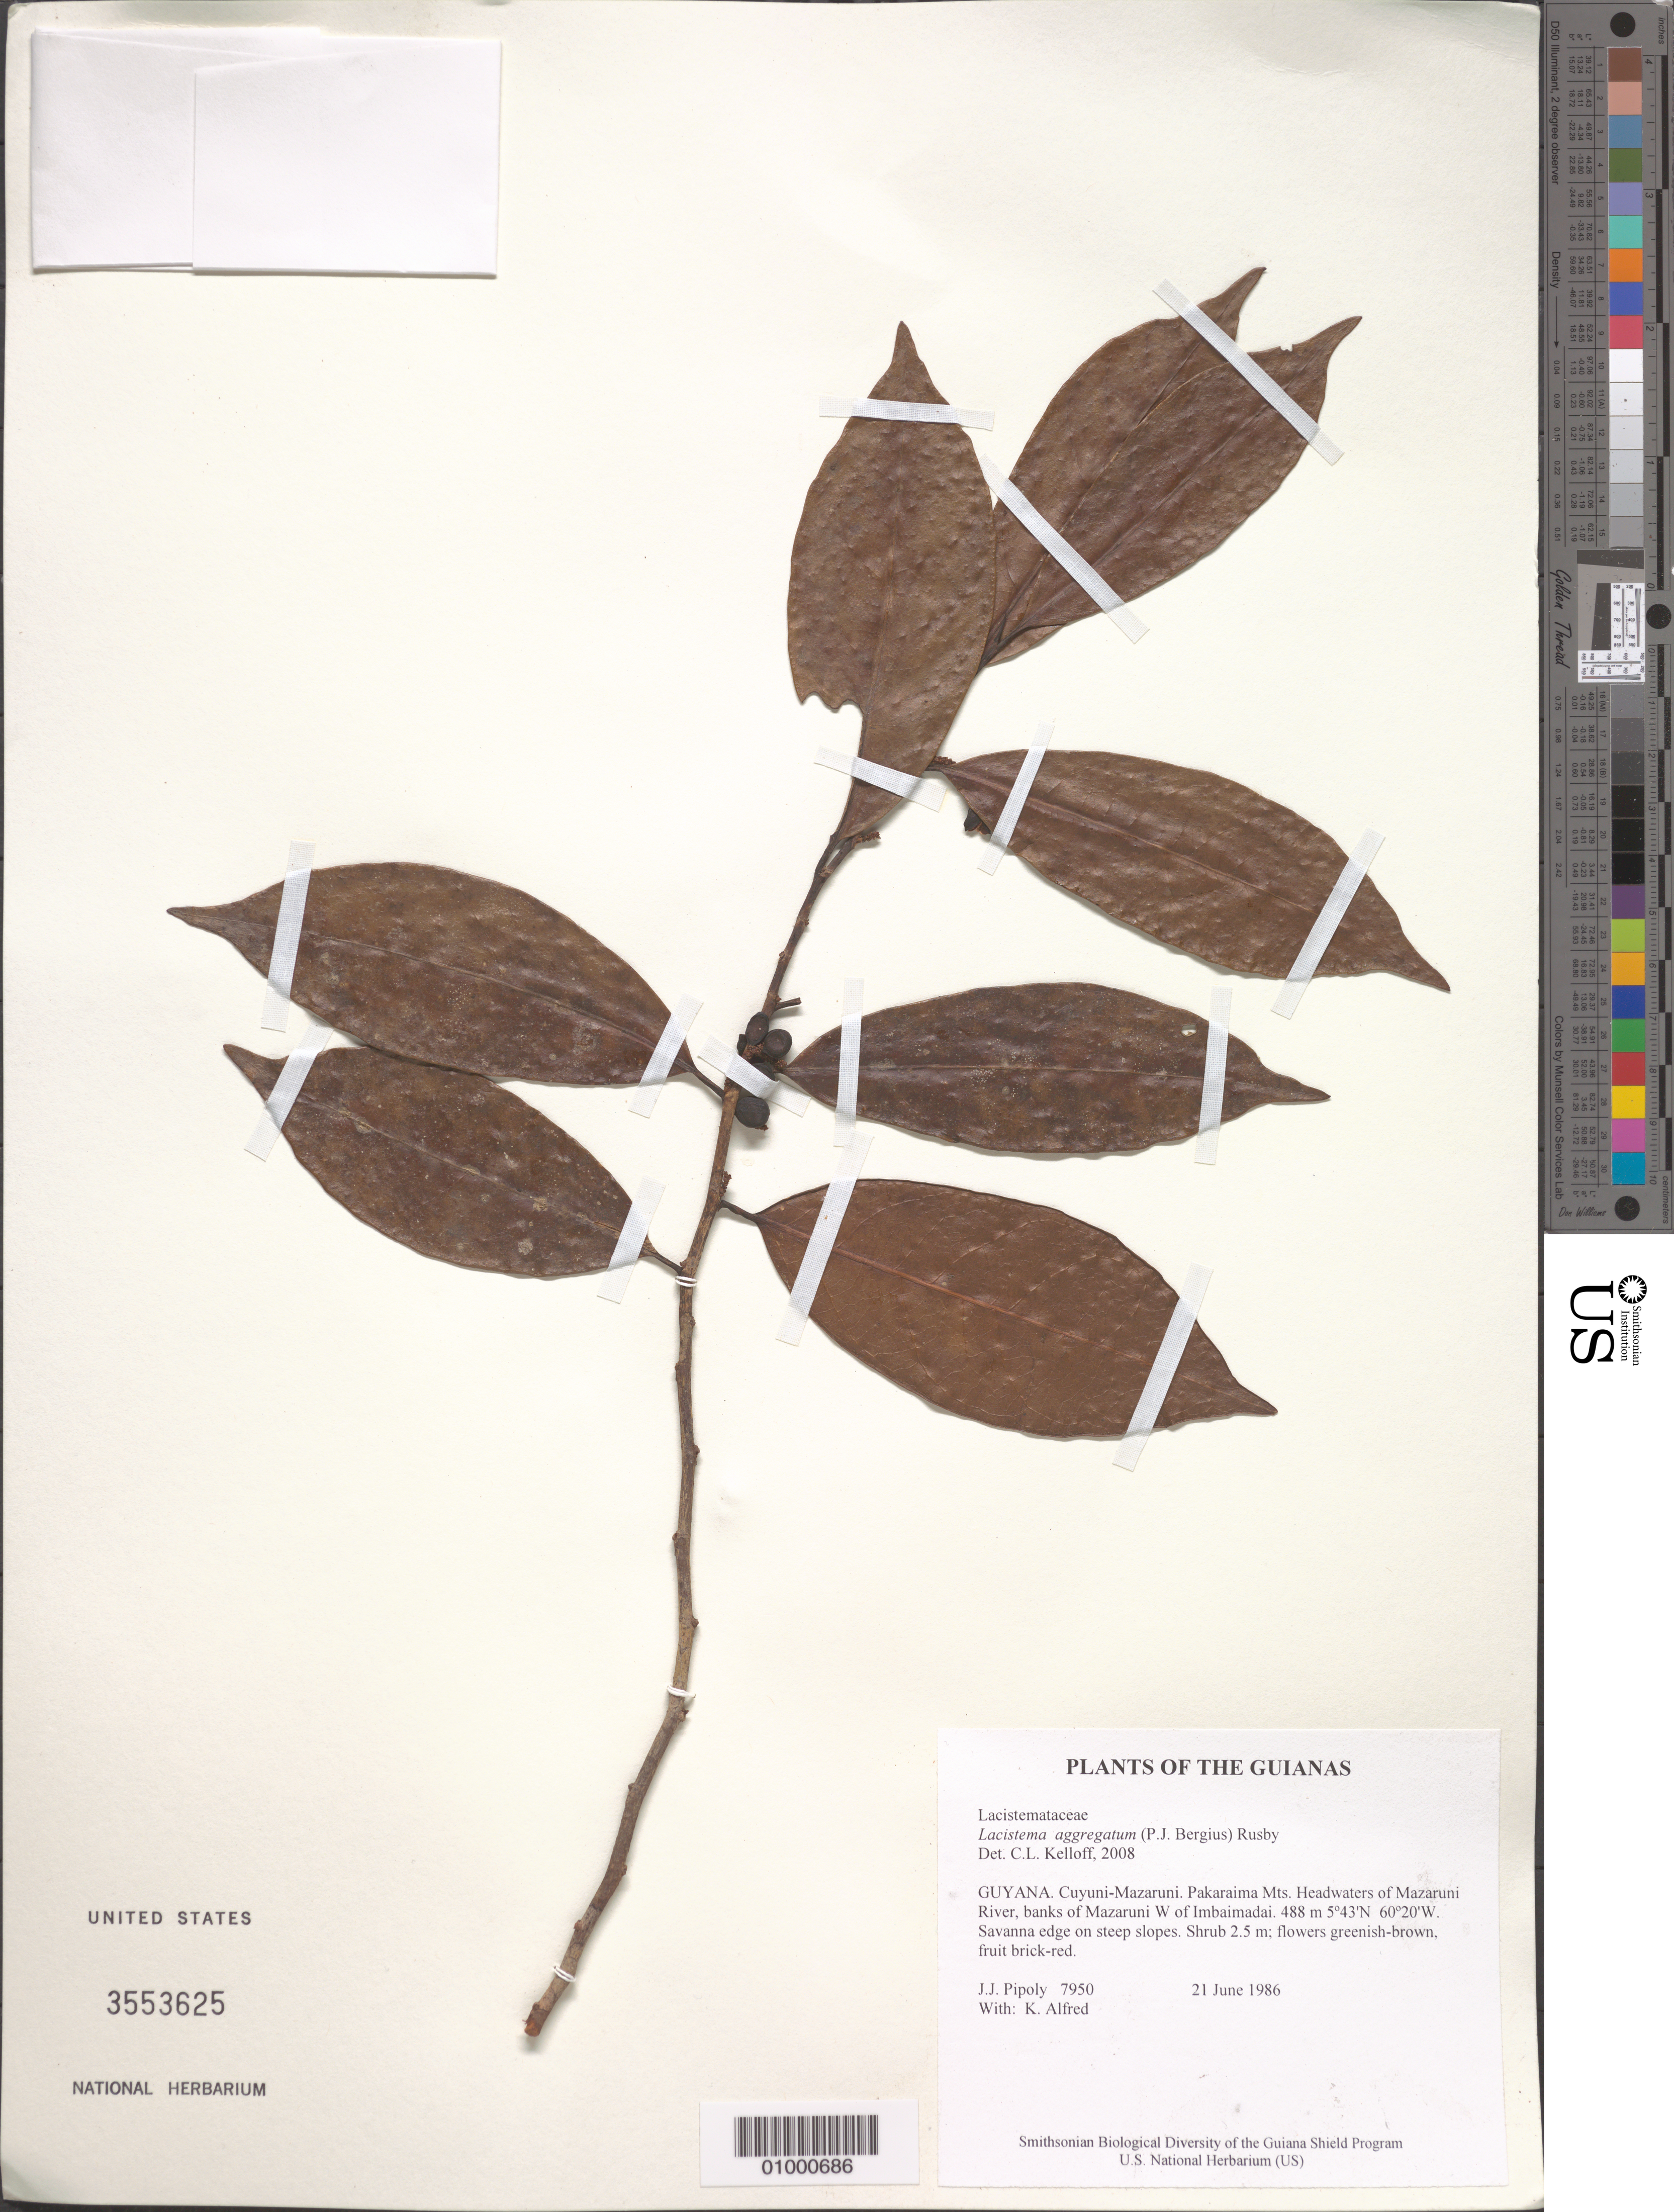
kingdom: Plantae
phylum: Tracheophyta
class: Magnoliopsida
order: Malpighiales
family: Lacistemataceae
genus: Lacistema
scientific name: Lacistema aggregatum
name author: (P.J. Bergius) Rusby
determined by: Kelloff, Carol L., (US), Smithsonian Institution - National Museum of Natural History (UNITED STATES)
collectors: J. J. Pipoly & K. Alfred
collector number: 7950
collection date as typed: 21 June 1986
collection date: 1986-06-21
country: Guyana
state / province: Cuyuni-Mazaruni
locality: Pakaraima Mts. Headwaters of Mazaruni River, banks of Mazaruni W of Imbaimadai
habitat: Savanna edge on steep slopes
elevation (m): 488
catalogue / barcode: US 3553625